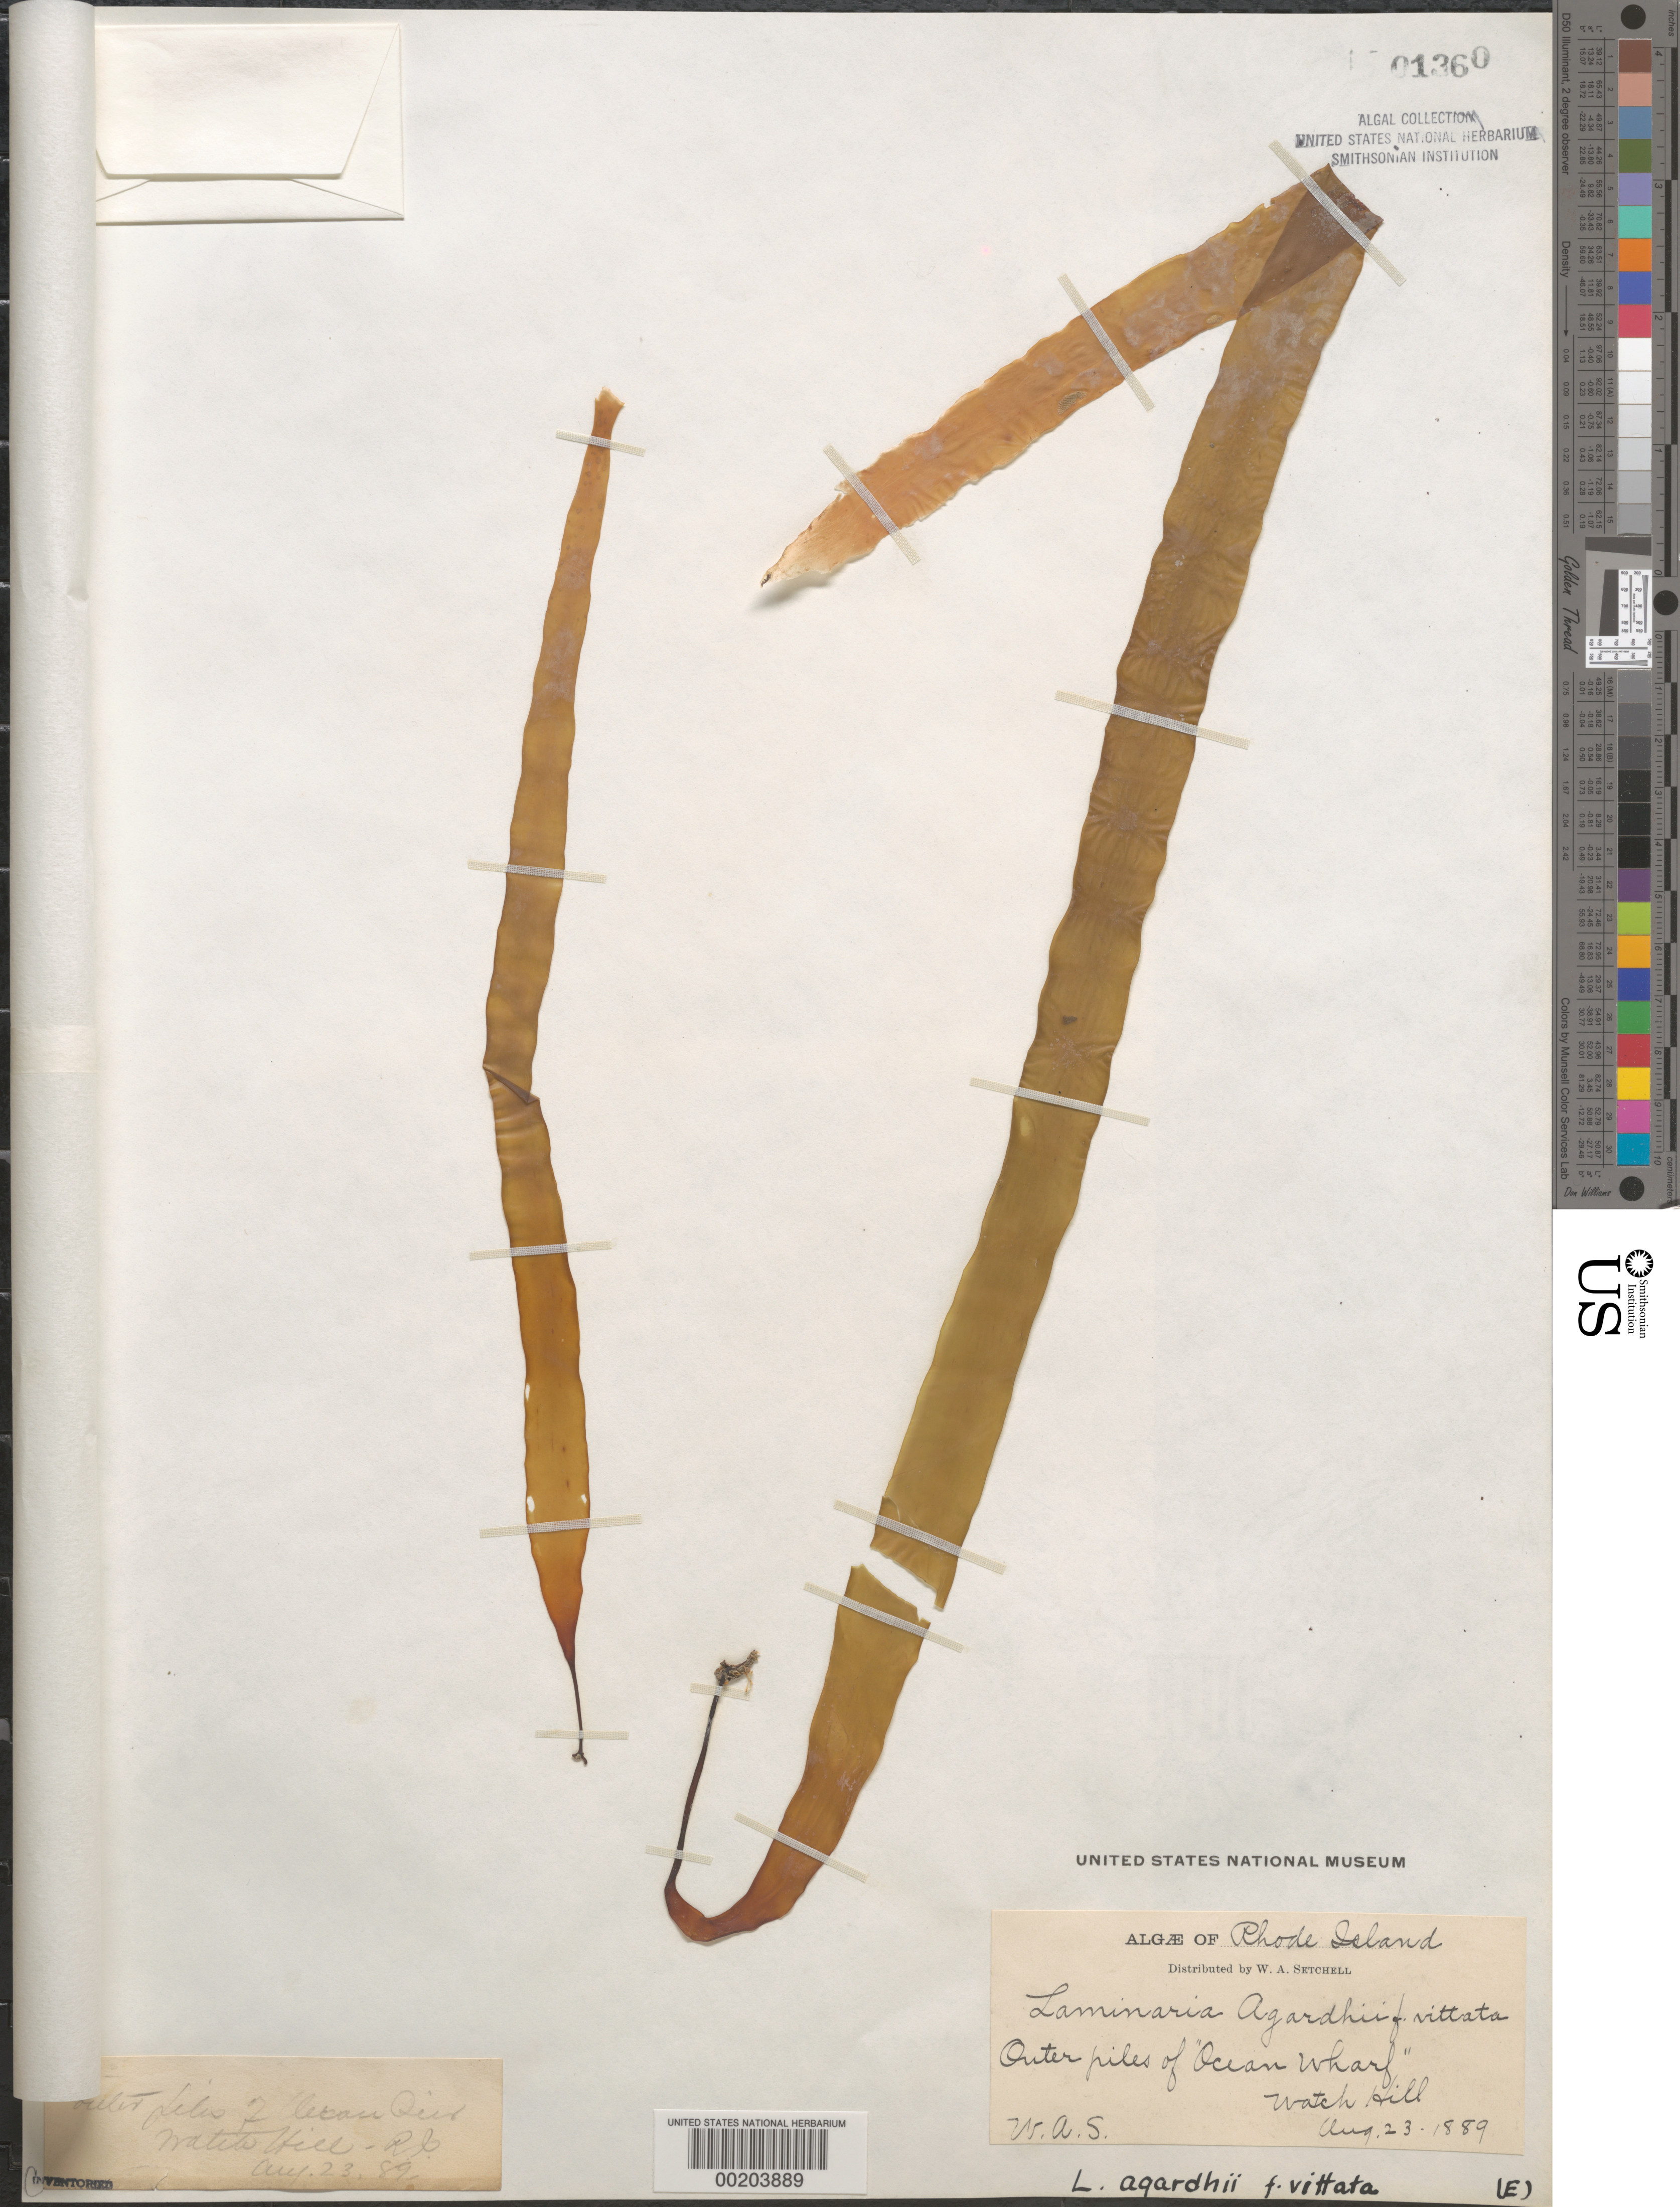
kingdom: Chromista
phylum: Ochrophyta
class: Phaeophyceae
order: Laminariales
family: Laminariaceae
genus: Saccharina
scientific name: Saccharina latissima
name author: C.E. Lane et al.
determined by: Algae name updating Project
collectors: W. Setchell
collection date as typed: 23 Aug 1889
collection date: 1889-08-23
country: United States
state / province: Rhode Island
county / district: Washington County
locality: Watch Hill, Ocean Wharf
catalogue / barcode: US 1360